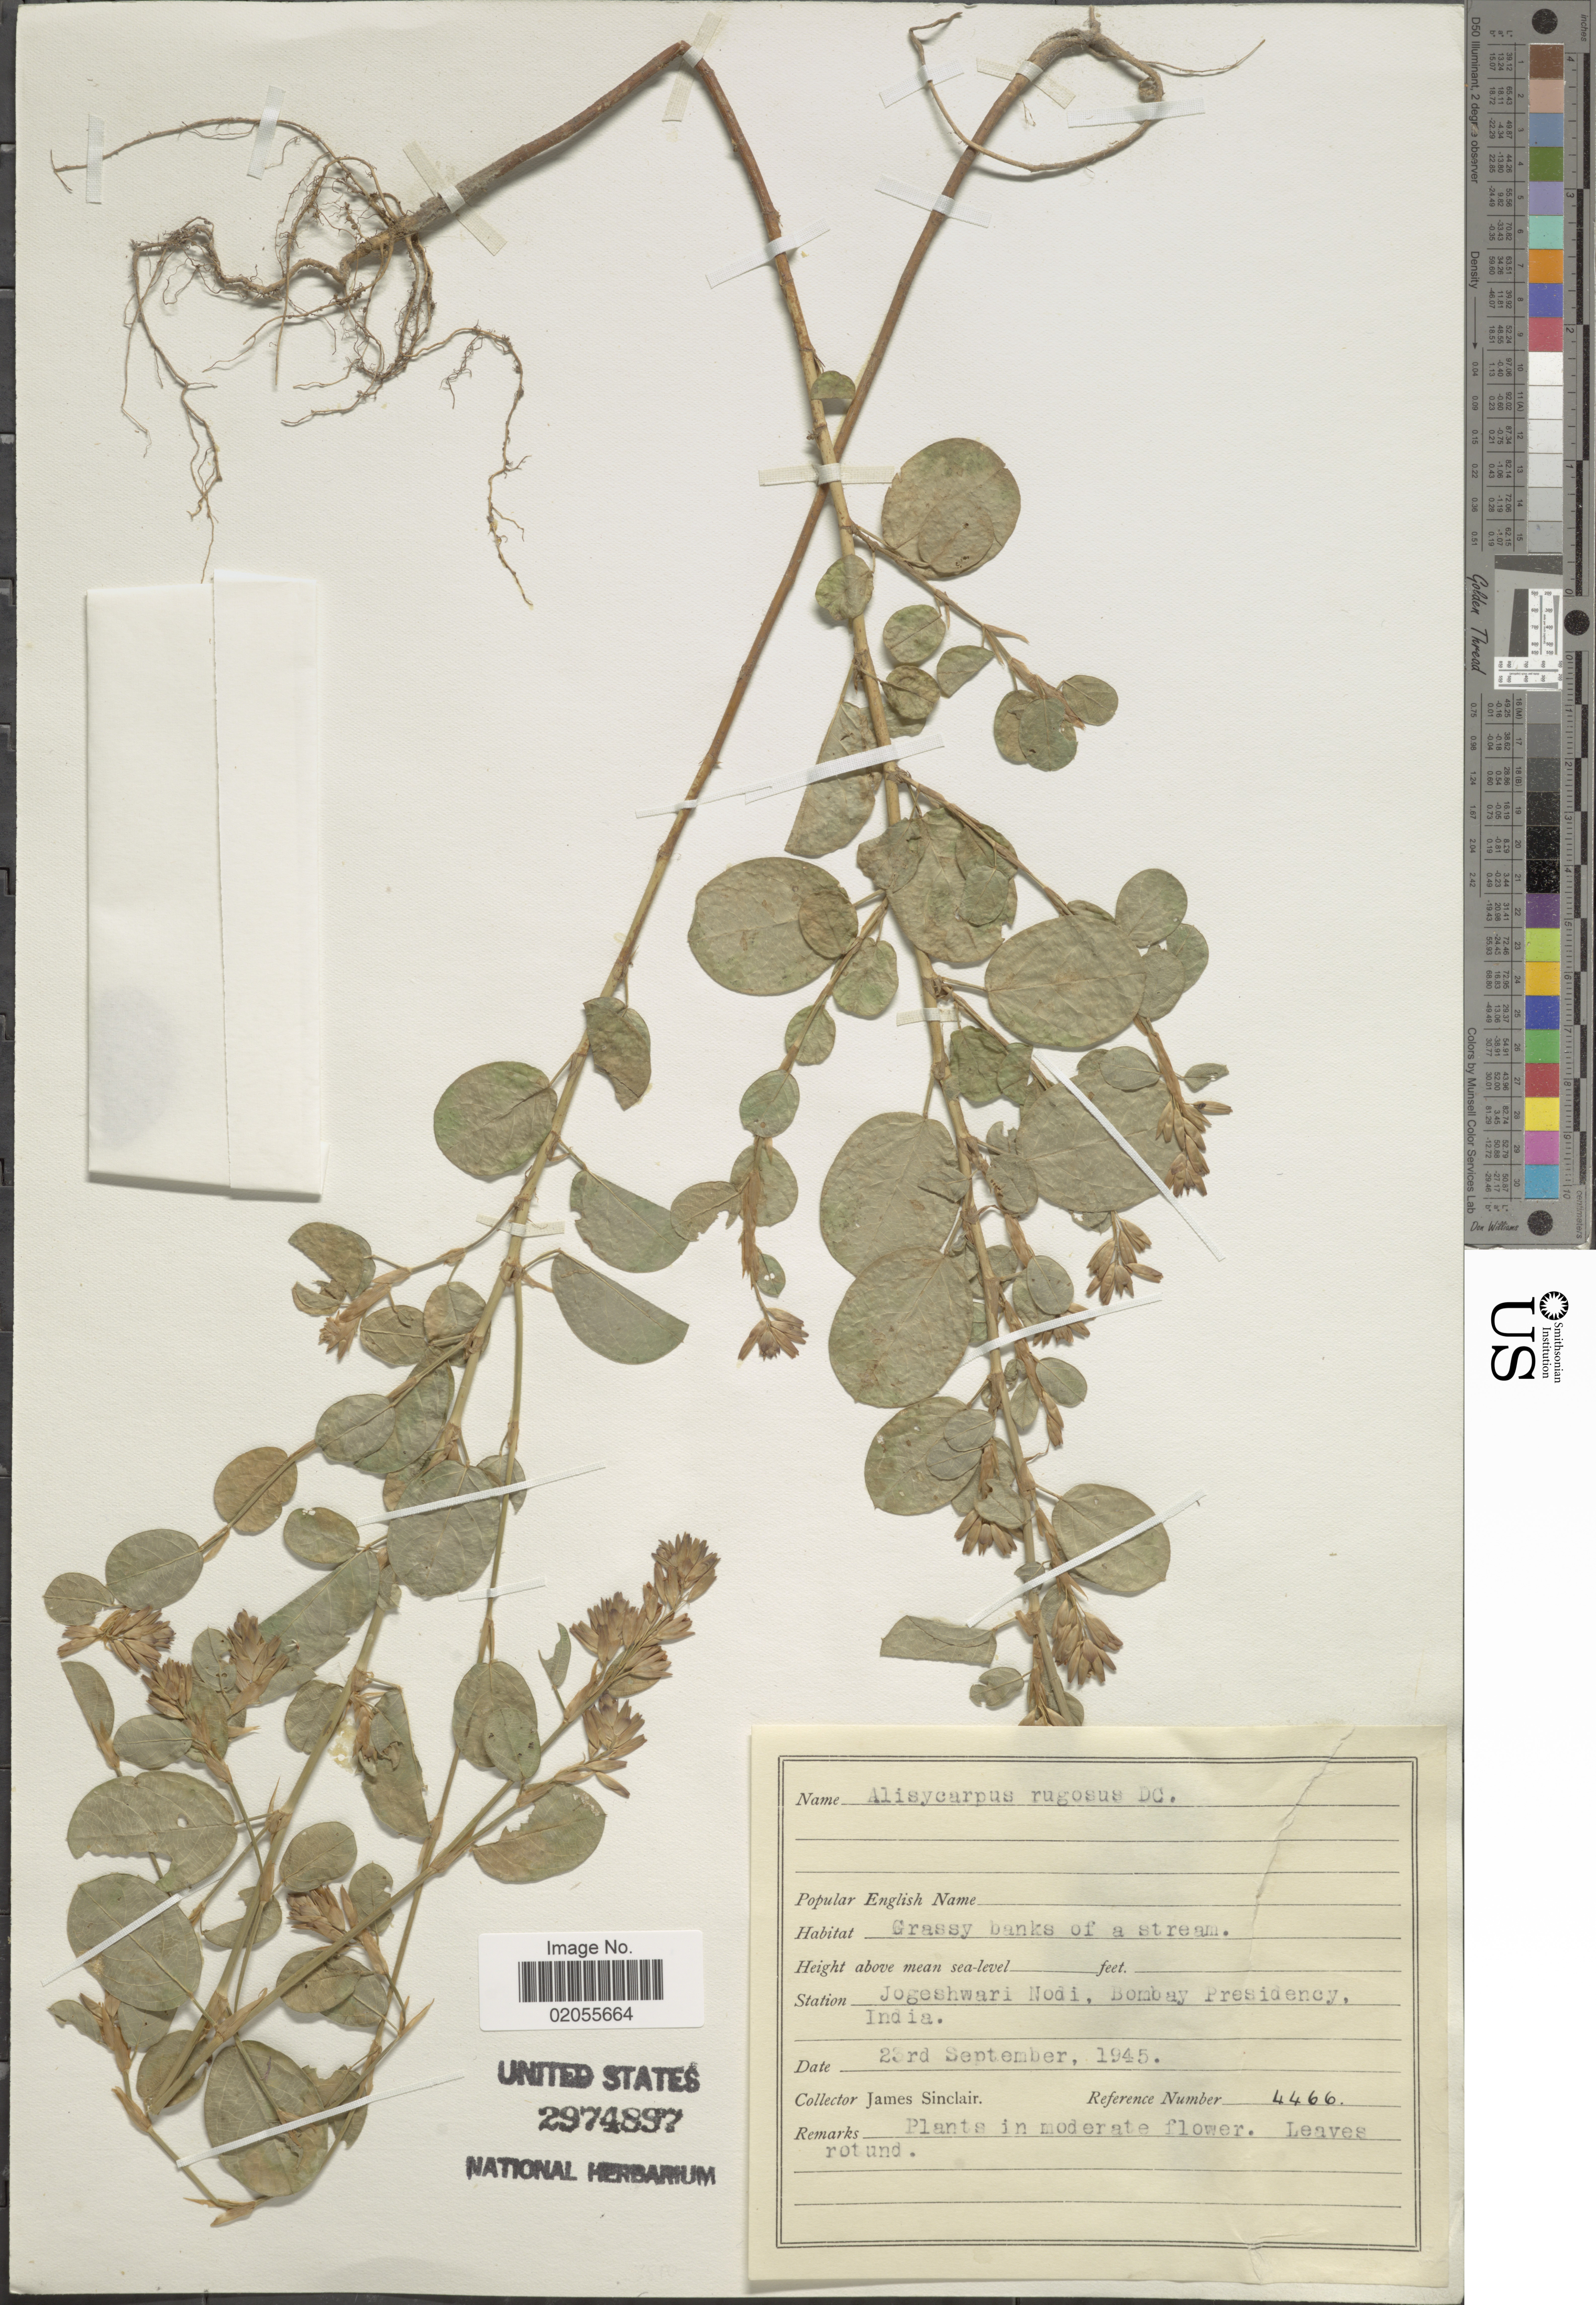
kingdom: Plantae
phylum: Tracheophyta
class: Magnoliopsida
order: Fabales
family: Fabaceae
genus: Alysicarpus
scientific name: Alysicarpus rugosus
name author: (Willd.) DC.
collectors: J. Sinclair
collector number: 4466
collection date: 1945-09-23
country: India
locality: Jogeshwari Nodi, Bombay Presidency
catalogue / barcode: US 2974897